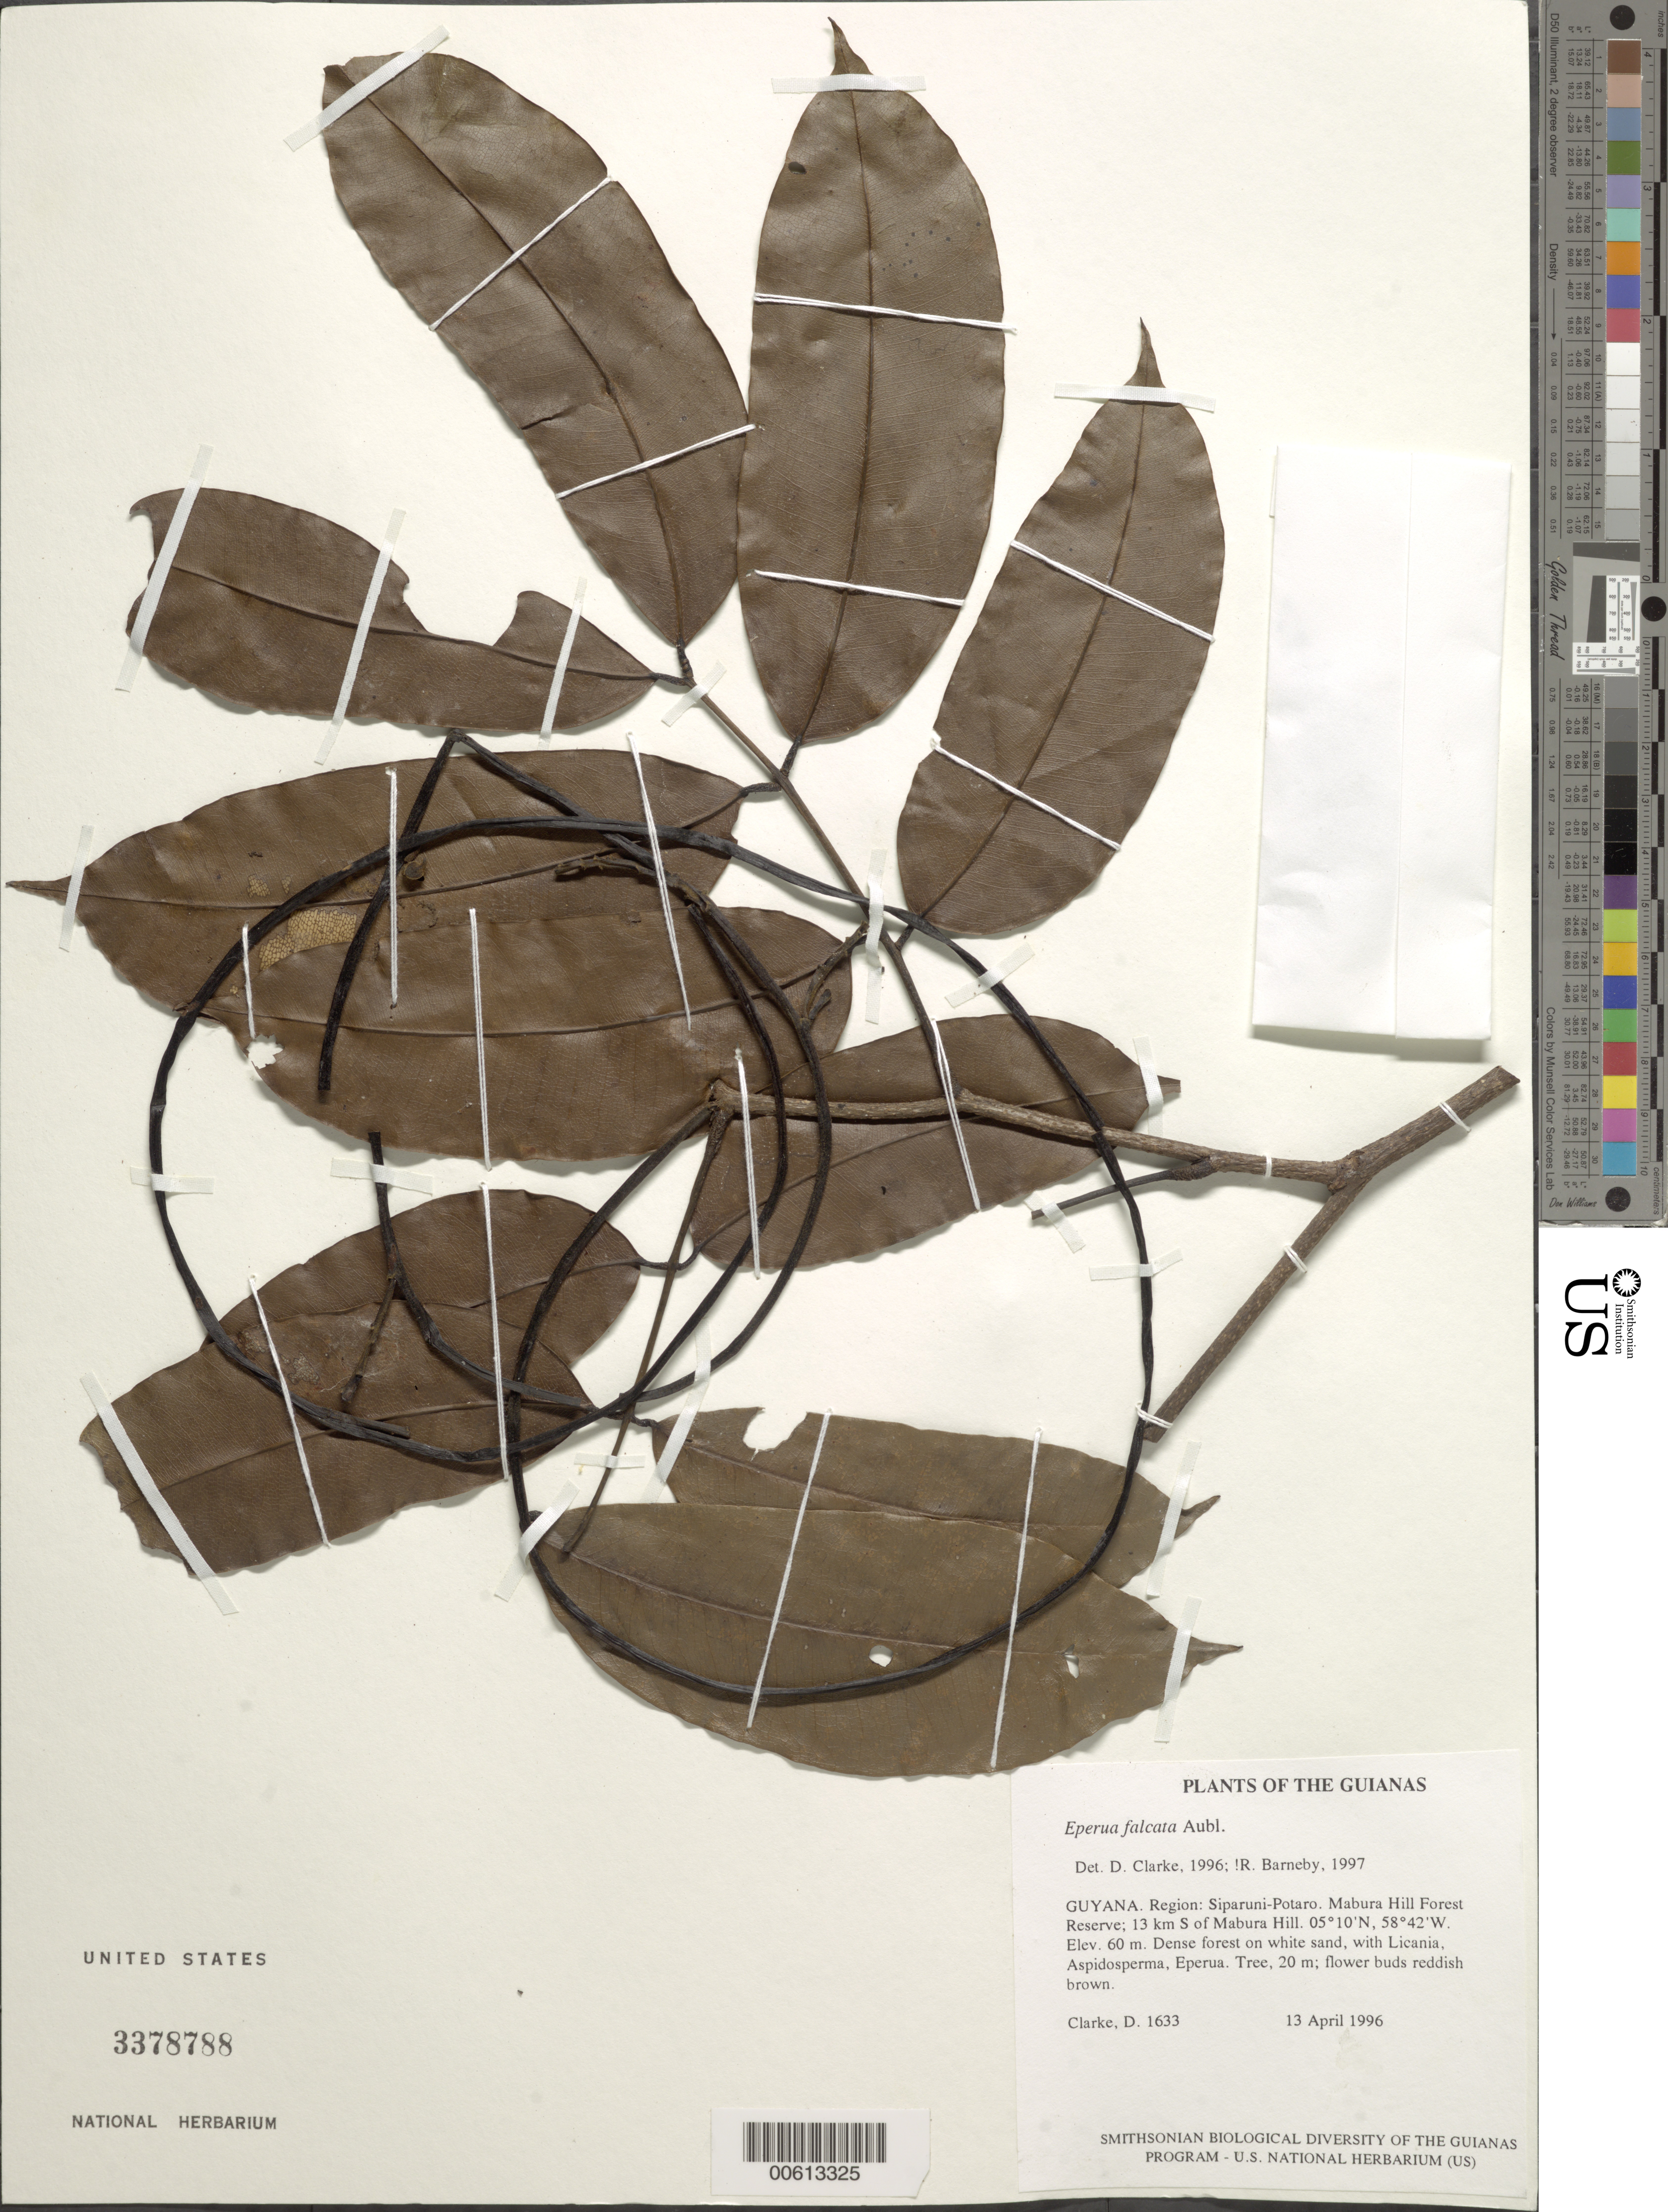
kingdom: Plantae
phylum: Tracheophyta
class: Magnoliopsida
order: Fabales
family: Fabaceae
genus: Eperua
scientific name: Eperua falcata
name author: Aubl.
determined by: Barneby, Rupert C., (NY)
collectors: H. D. Clarke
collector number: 1633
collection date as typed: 14 April 1996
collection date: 1996-04-14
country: Guyana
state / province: Potaro-Siparuni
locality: Mabura Hill Forest Reserve; 13 km S of Mabura Hill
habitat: Dense forest on white sand, with Licania, Aspidosperma, Eperua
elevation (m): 60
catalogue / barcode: US 3378788